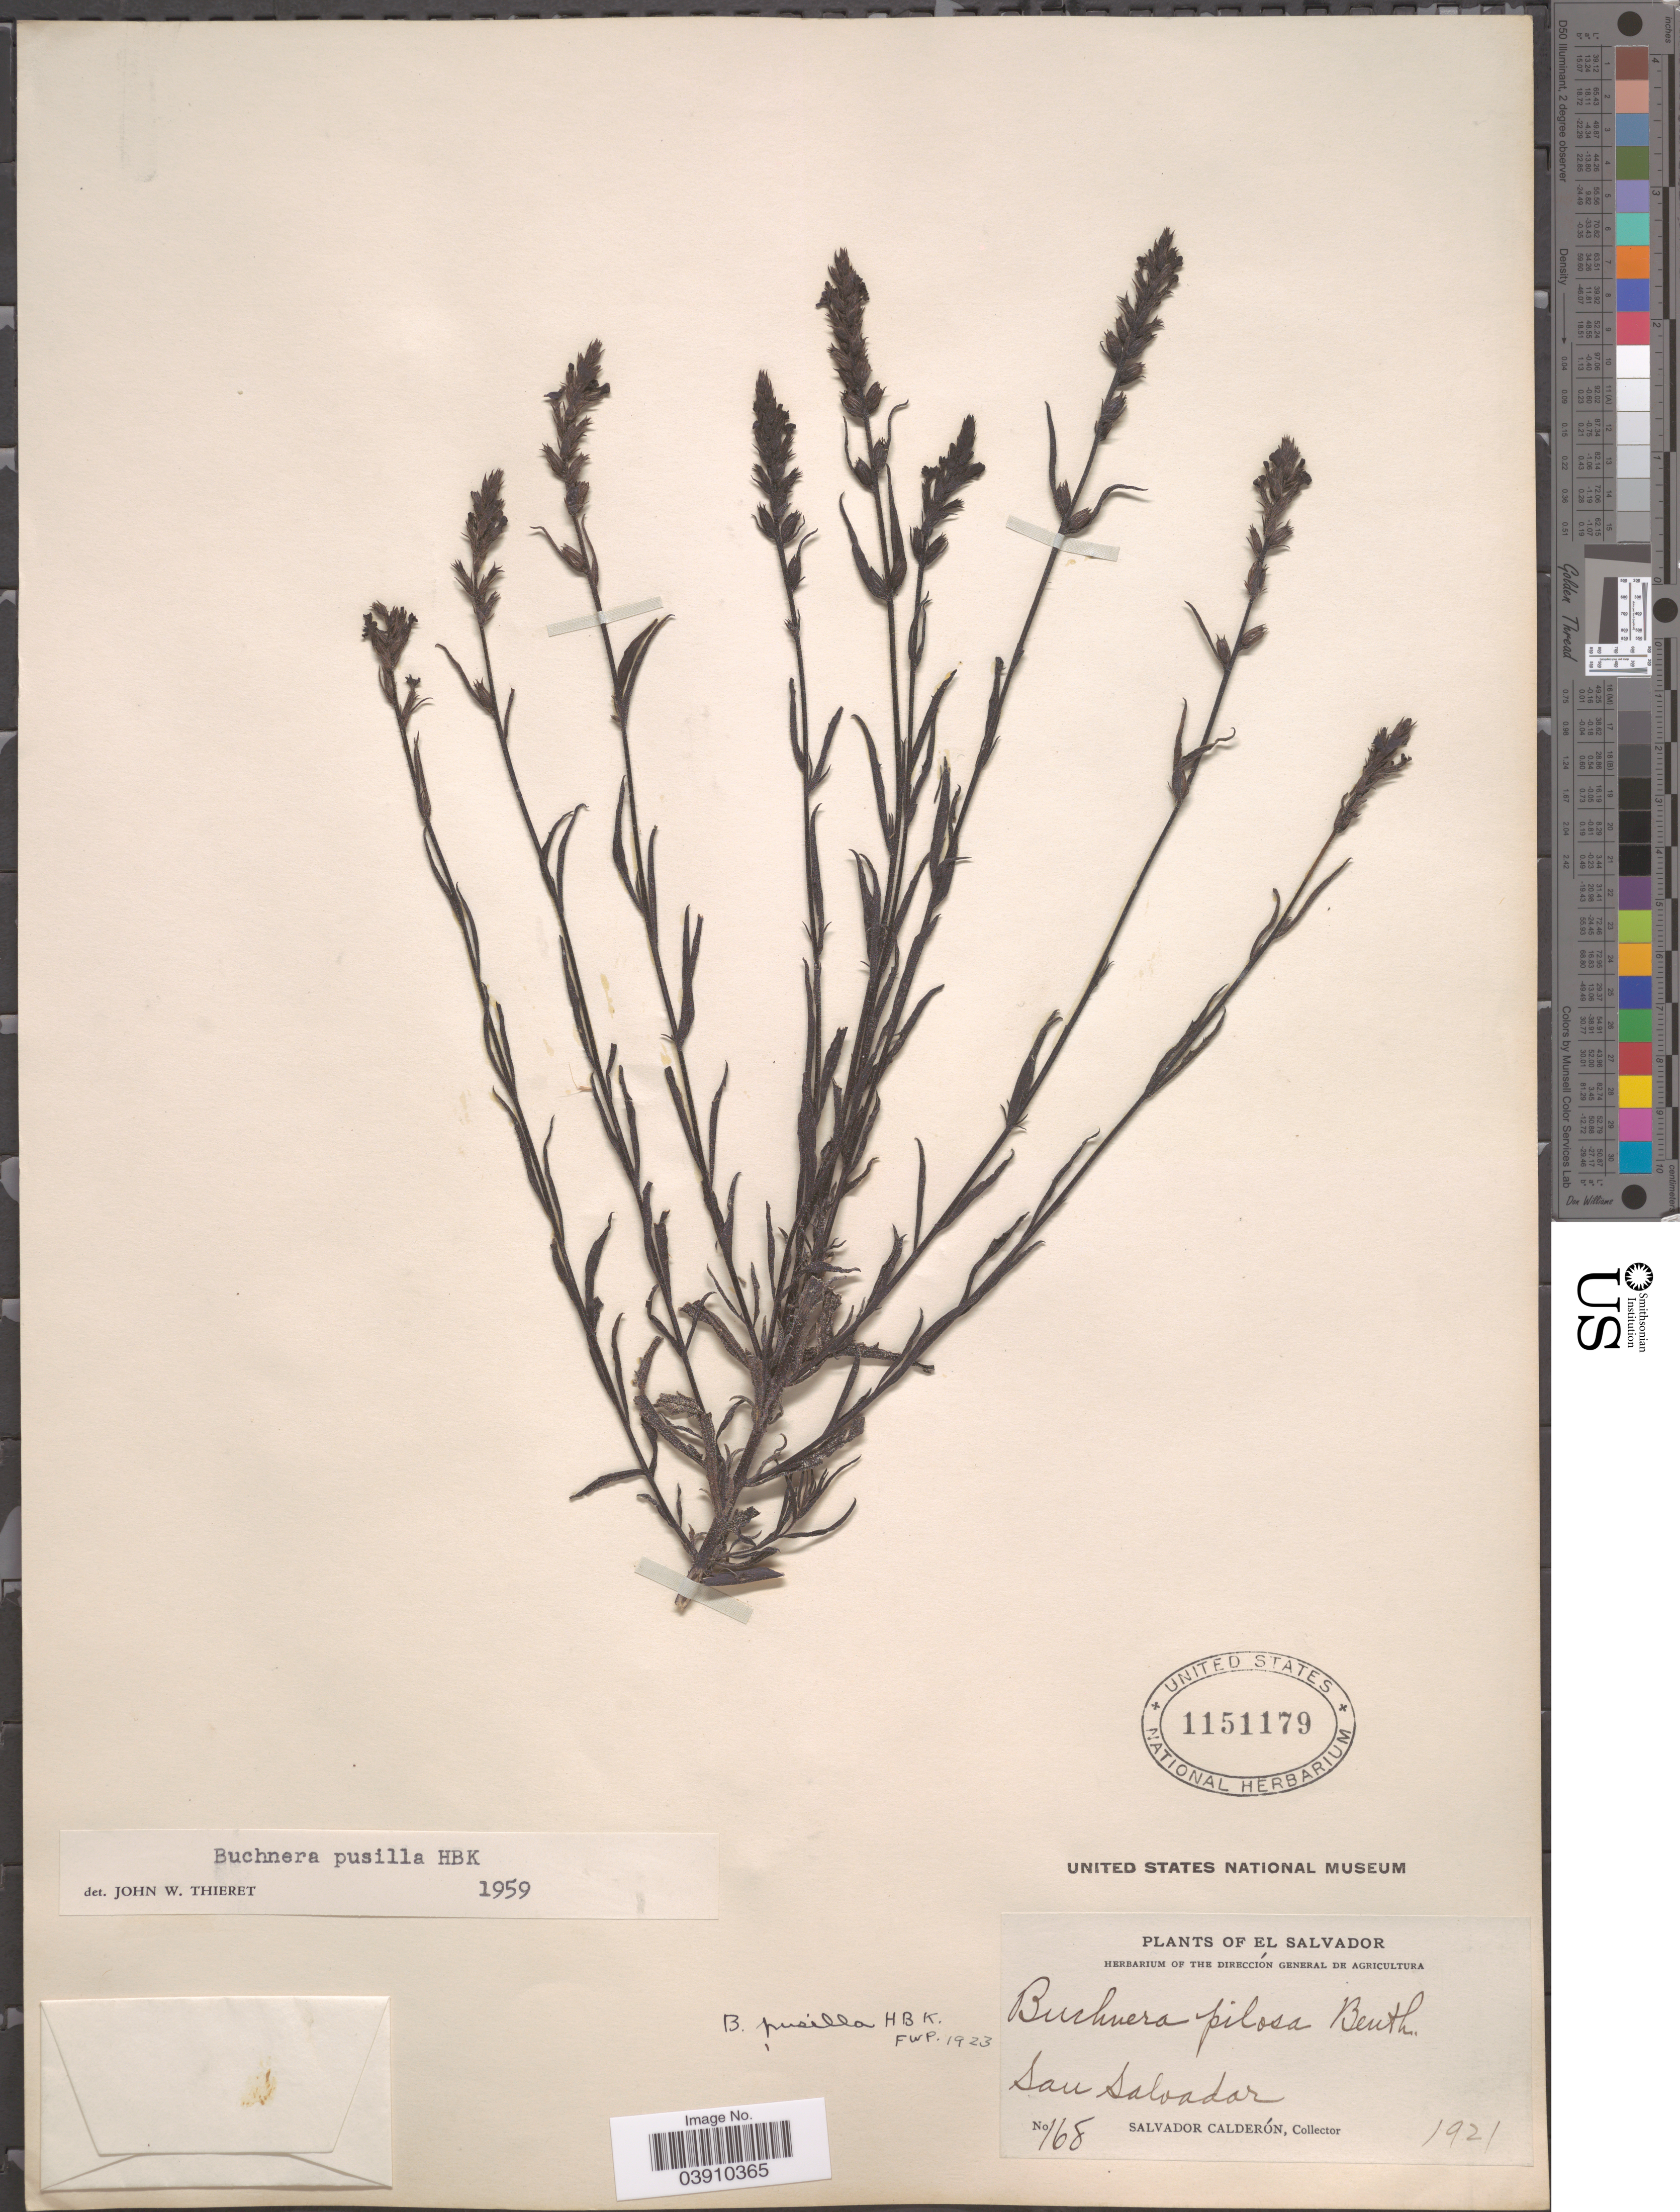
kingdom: Plantae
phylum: Tracheophyta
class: Magnoliopsida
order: Lamiales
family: Orobanchaceae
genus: Buchnera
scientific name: Buchnera pusilla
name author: Kunth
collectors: S. Calderón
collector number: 168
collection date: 1921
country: El Salvador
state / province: San Salvador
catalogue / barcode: US 1151179